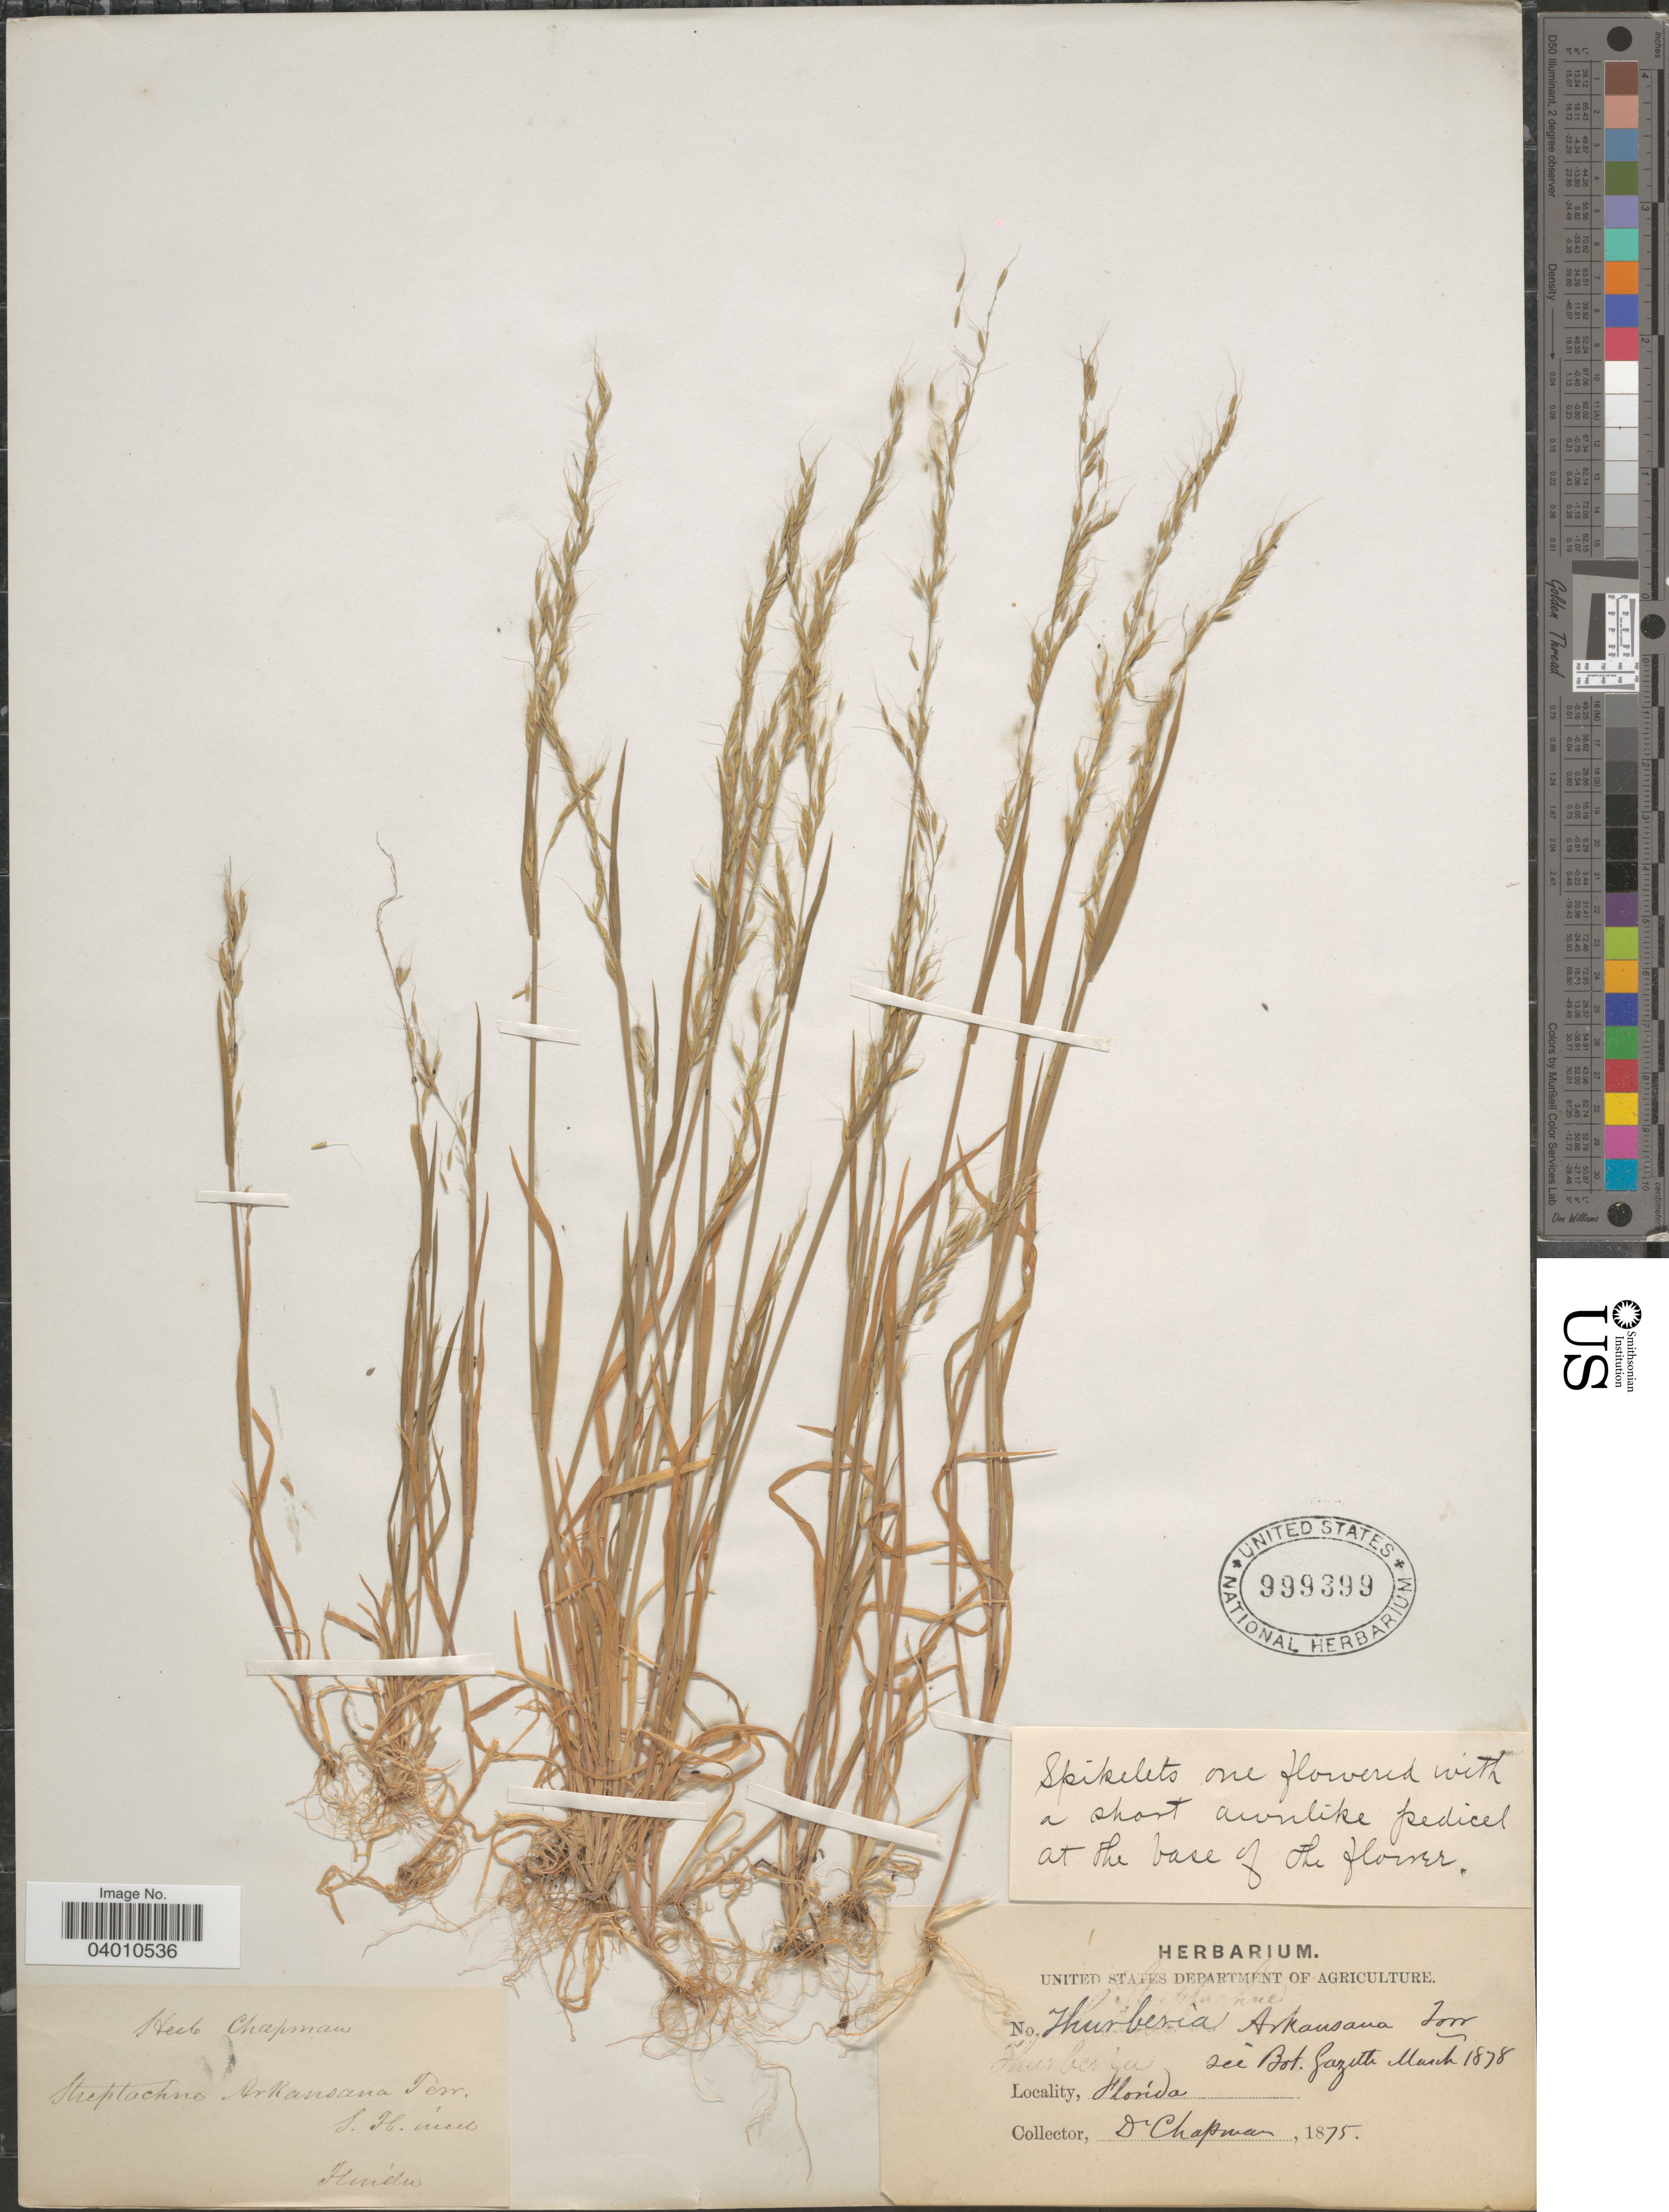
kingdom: Plantae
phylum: Tracheophyta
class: Liliopsida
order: Poales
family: Poaceae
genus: Limnodea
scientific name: Limnodea arkansana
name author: (Nutt.) L.H. Dewey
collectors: A. Chapman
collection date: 1875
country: United States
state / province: Florida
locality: S. Florida.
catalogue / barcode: US 999399